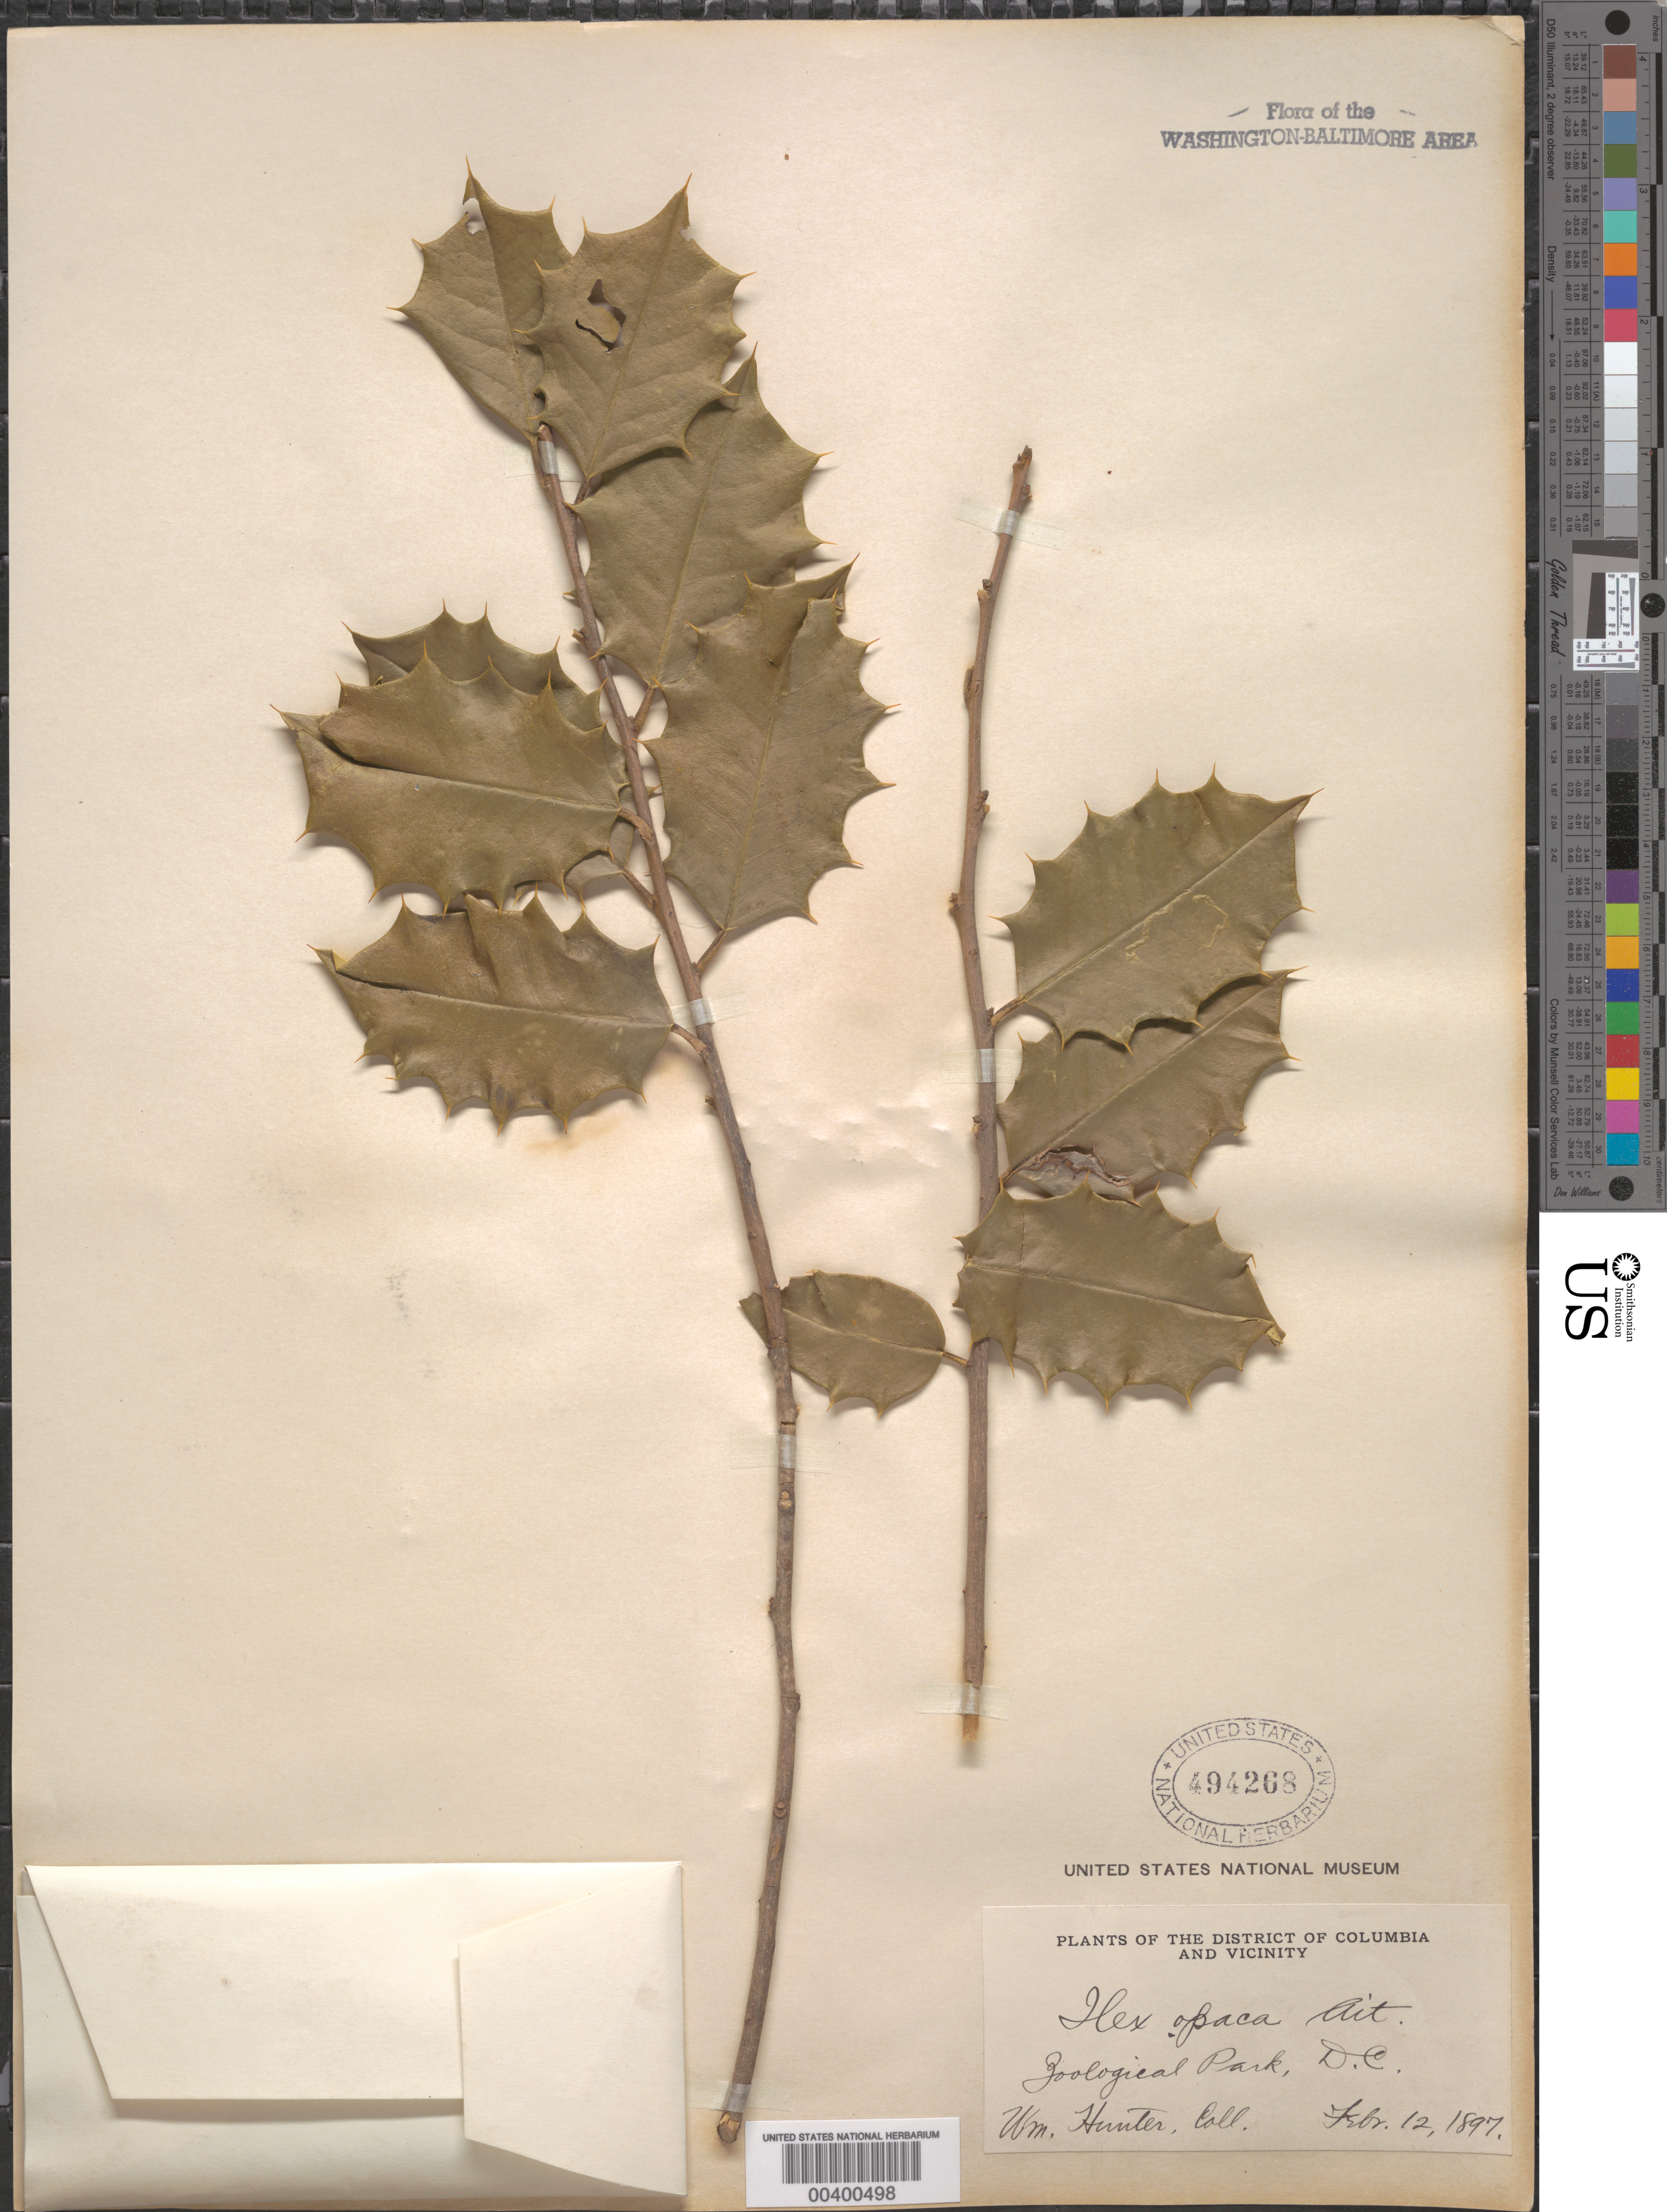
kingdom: Plantae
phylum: Tracheophyta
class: Magnoliopsida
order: Aquifoliales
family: Aquifoliaceae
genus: Ilex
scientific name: Ilex opaca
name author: Aiton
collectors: W. Hunter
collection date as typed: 12 Feb 1897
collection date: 1897-02-12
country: United States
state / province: District of Columbia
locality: Zoological Park Rock Creek Park & vicinity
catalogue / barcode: US 494268